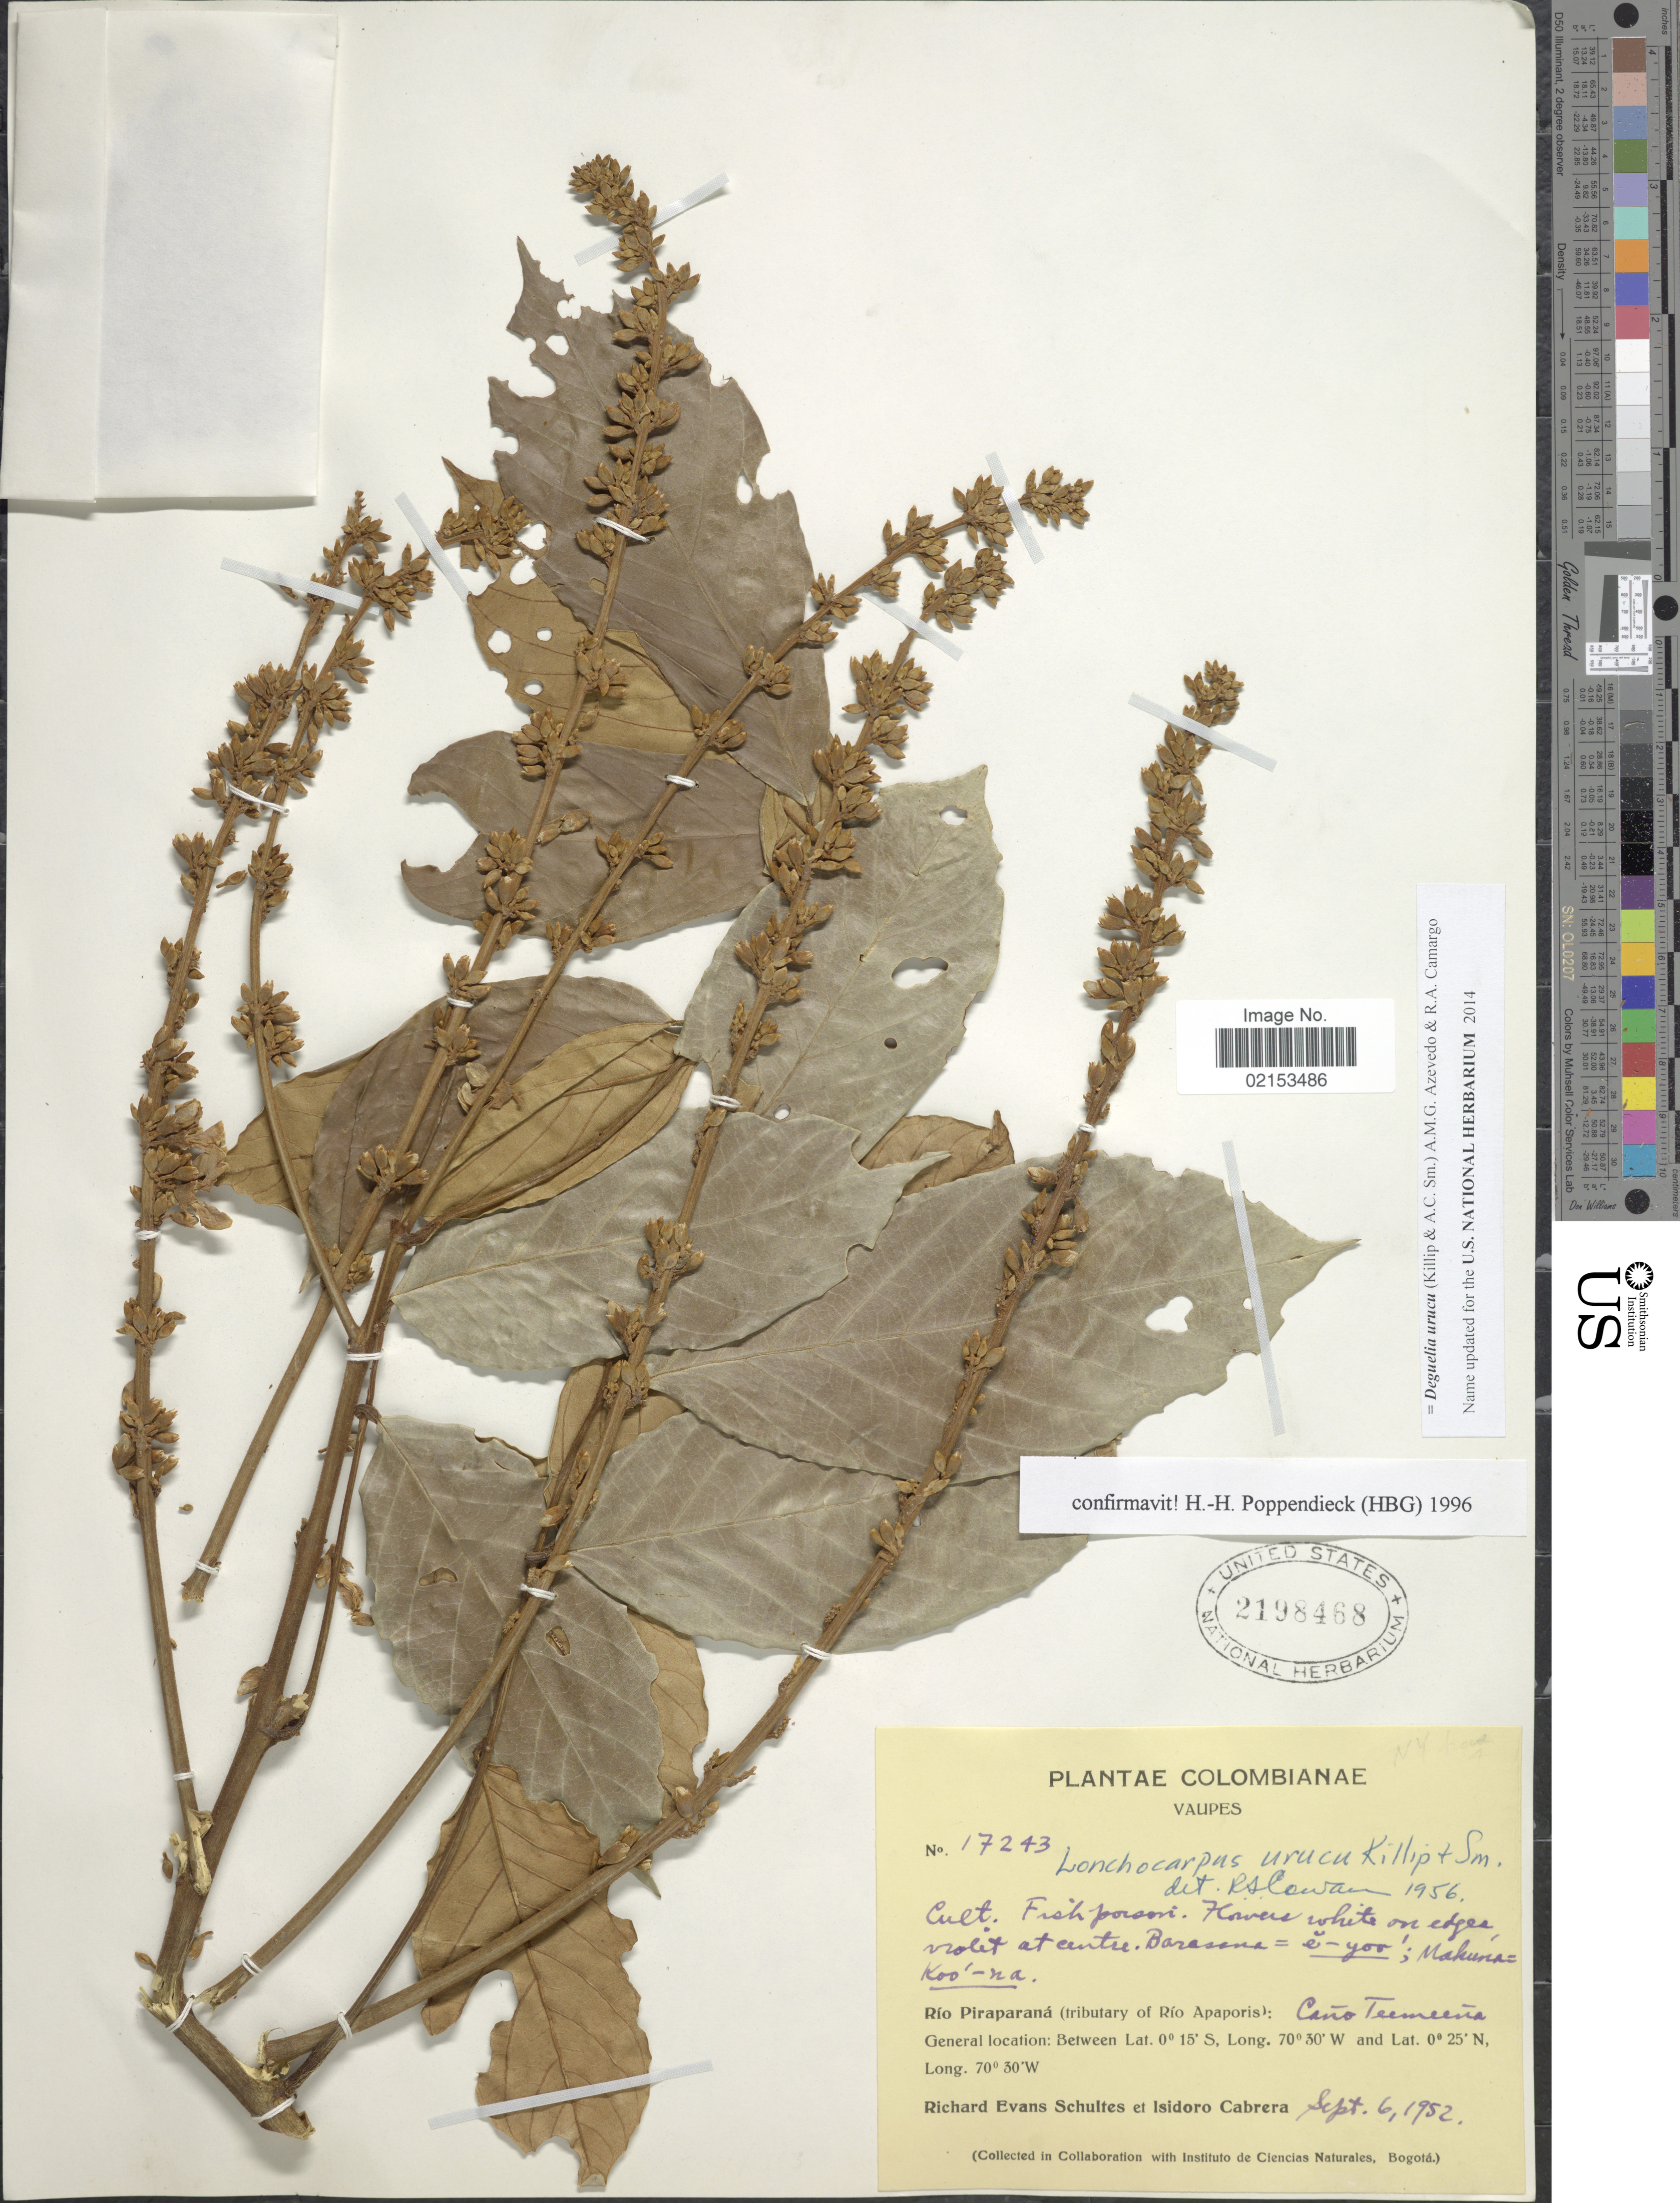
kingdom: Plantae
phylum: Tracheophyta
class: Magnoliopsida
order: Fabales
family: Fabaceae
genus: Deguelia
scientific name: Deguelia urucu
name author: (Killip & A.C. Sm.) A.M.G. Azevedo & R.A. Camargo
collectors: R. E. Schultes & I. Cabrera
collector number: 17243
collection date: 1952-09-06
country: Colombia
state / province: Vaupés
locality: Rio Piraparana (tributary of Rio Apaporis), Cano Teemeena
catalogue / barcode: US 2198468